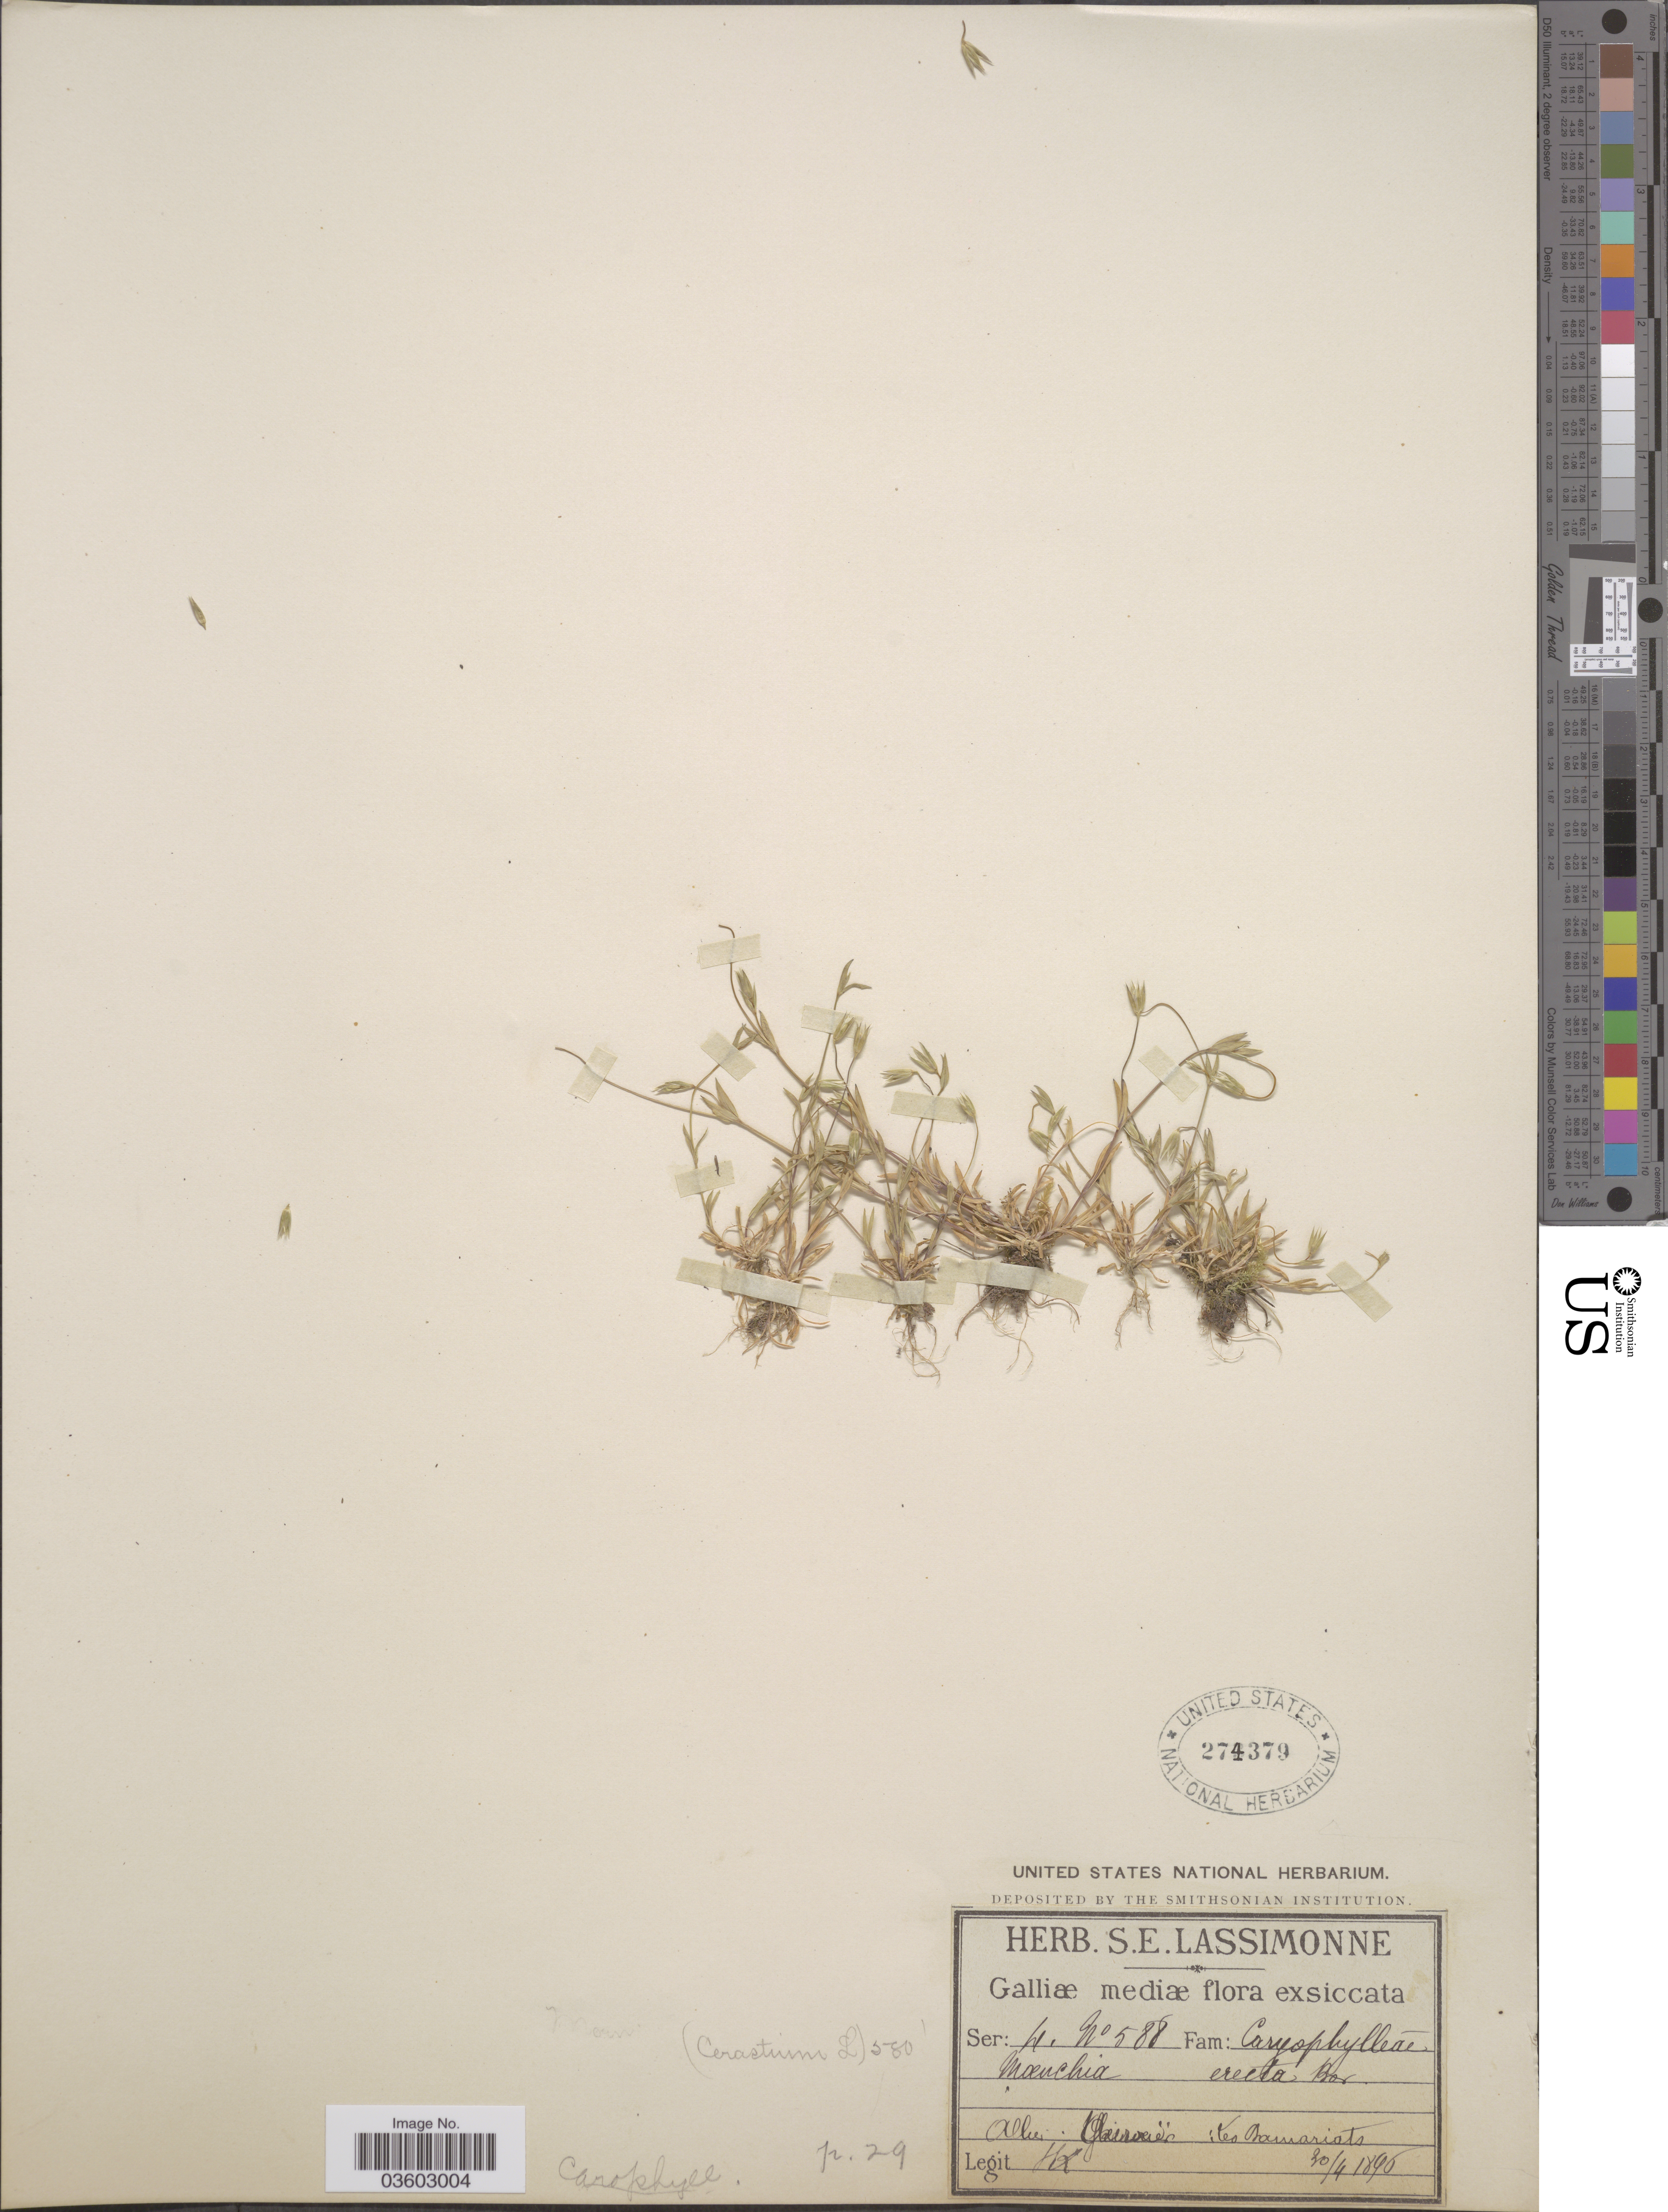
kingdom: Plantae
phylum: Tracheophyta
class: Magnoliopsida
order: Caryophyllales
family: Caryophyllaceae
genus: Cerastium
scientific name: Cerastium erectum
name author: (L.) Coss. & Germ.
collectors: S. Lassimonne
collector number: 588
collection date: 1896-04-30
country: France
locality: Galliæ mediæ. Allier: Les Damariats.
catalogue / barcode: US 274379